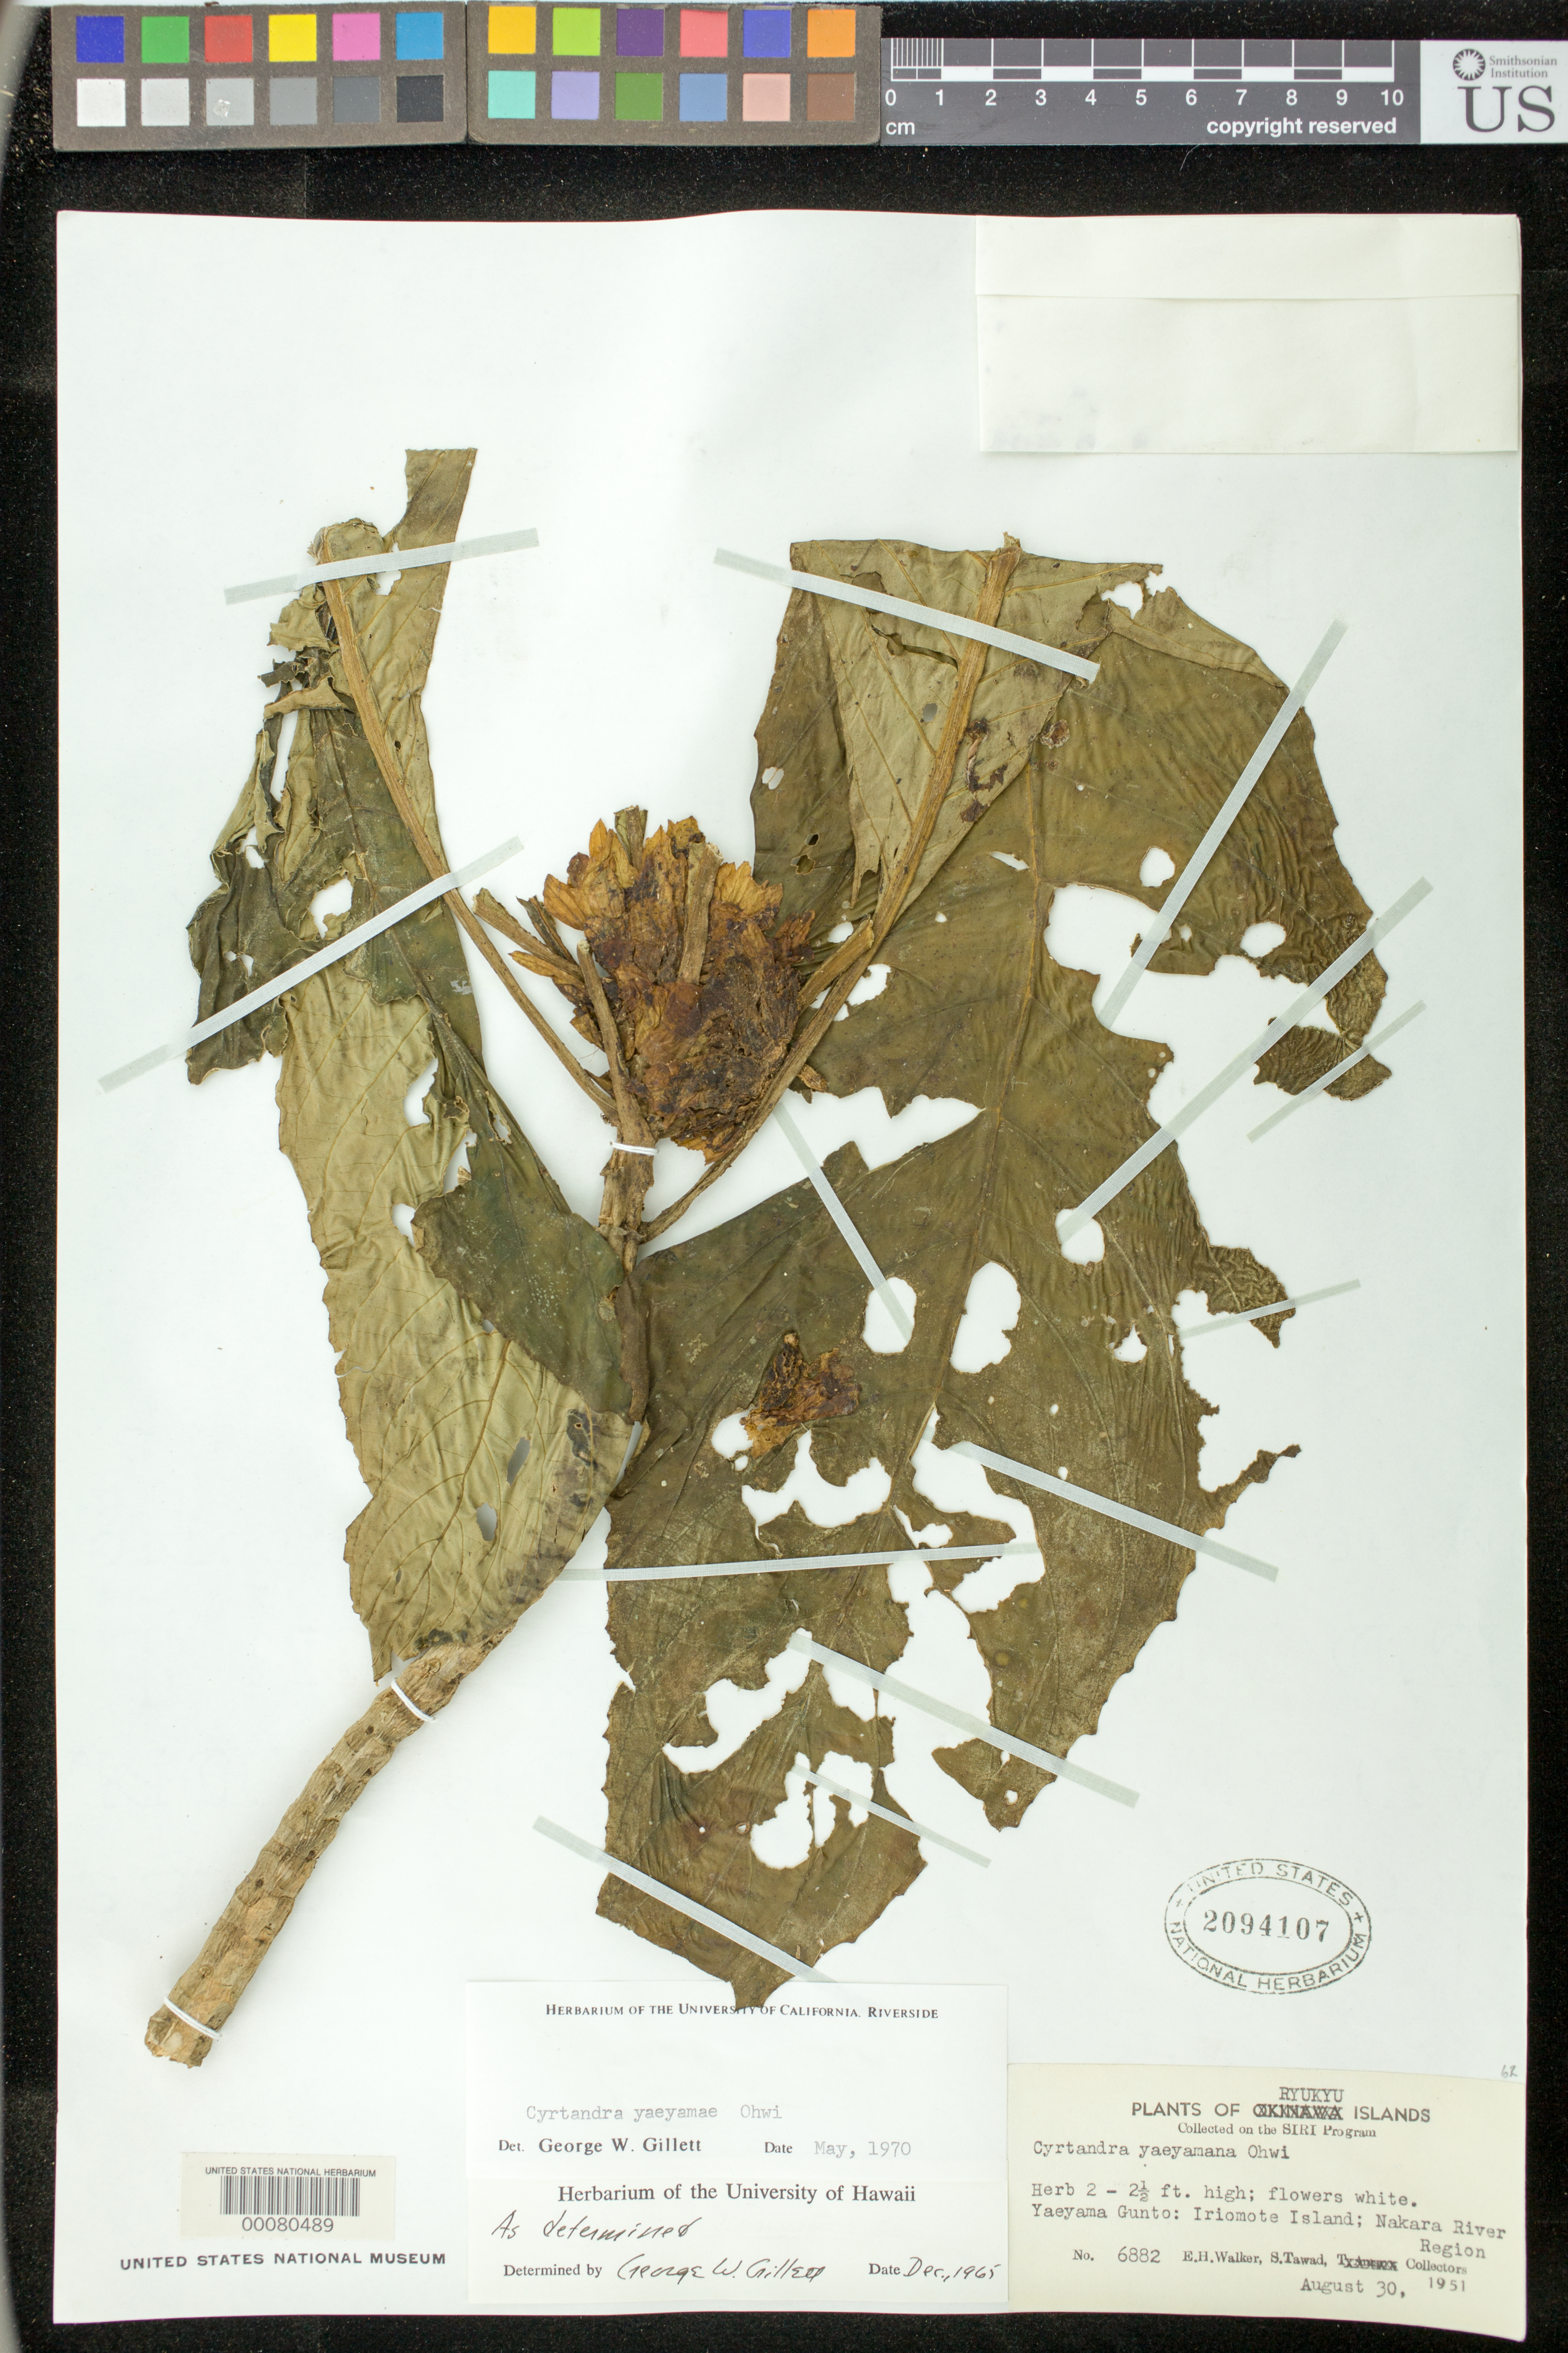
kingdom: Plantae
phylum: Tracheophyta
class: Magnoliopsida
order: Lamiales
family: Gesneriaceae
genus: Cyrtandra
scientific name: Cyrtandra yaeyamae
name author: Ohwi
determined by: Gillett, G. W.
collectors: E. H. Walker & S. Tawada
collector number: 6882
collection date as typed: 30 Aug 1951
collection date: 1951-08-30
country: Japan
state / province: Okinawa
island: Iriomote I.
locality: Yaeyama gunto, iriomote island, nakara river region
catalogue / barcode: US 2094107